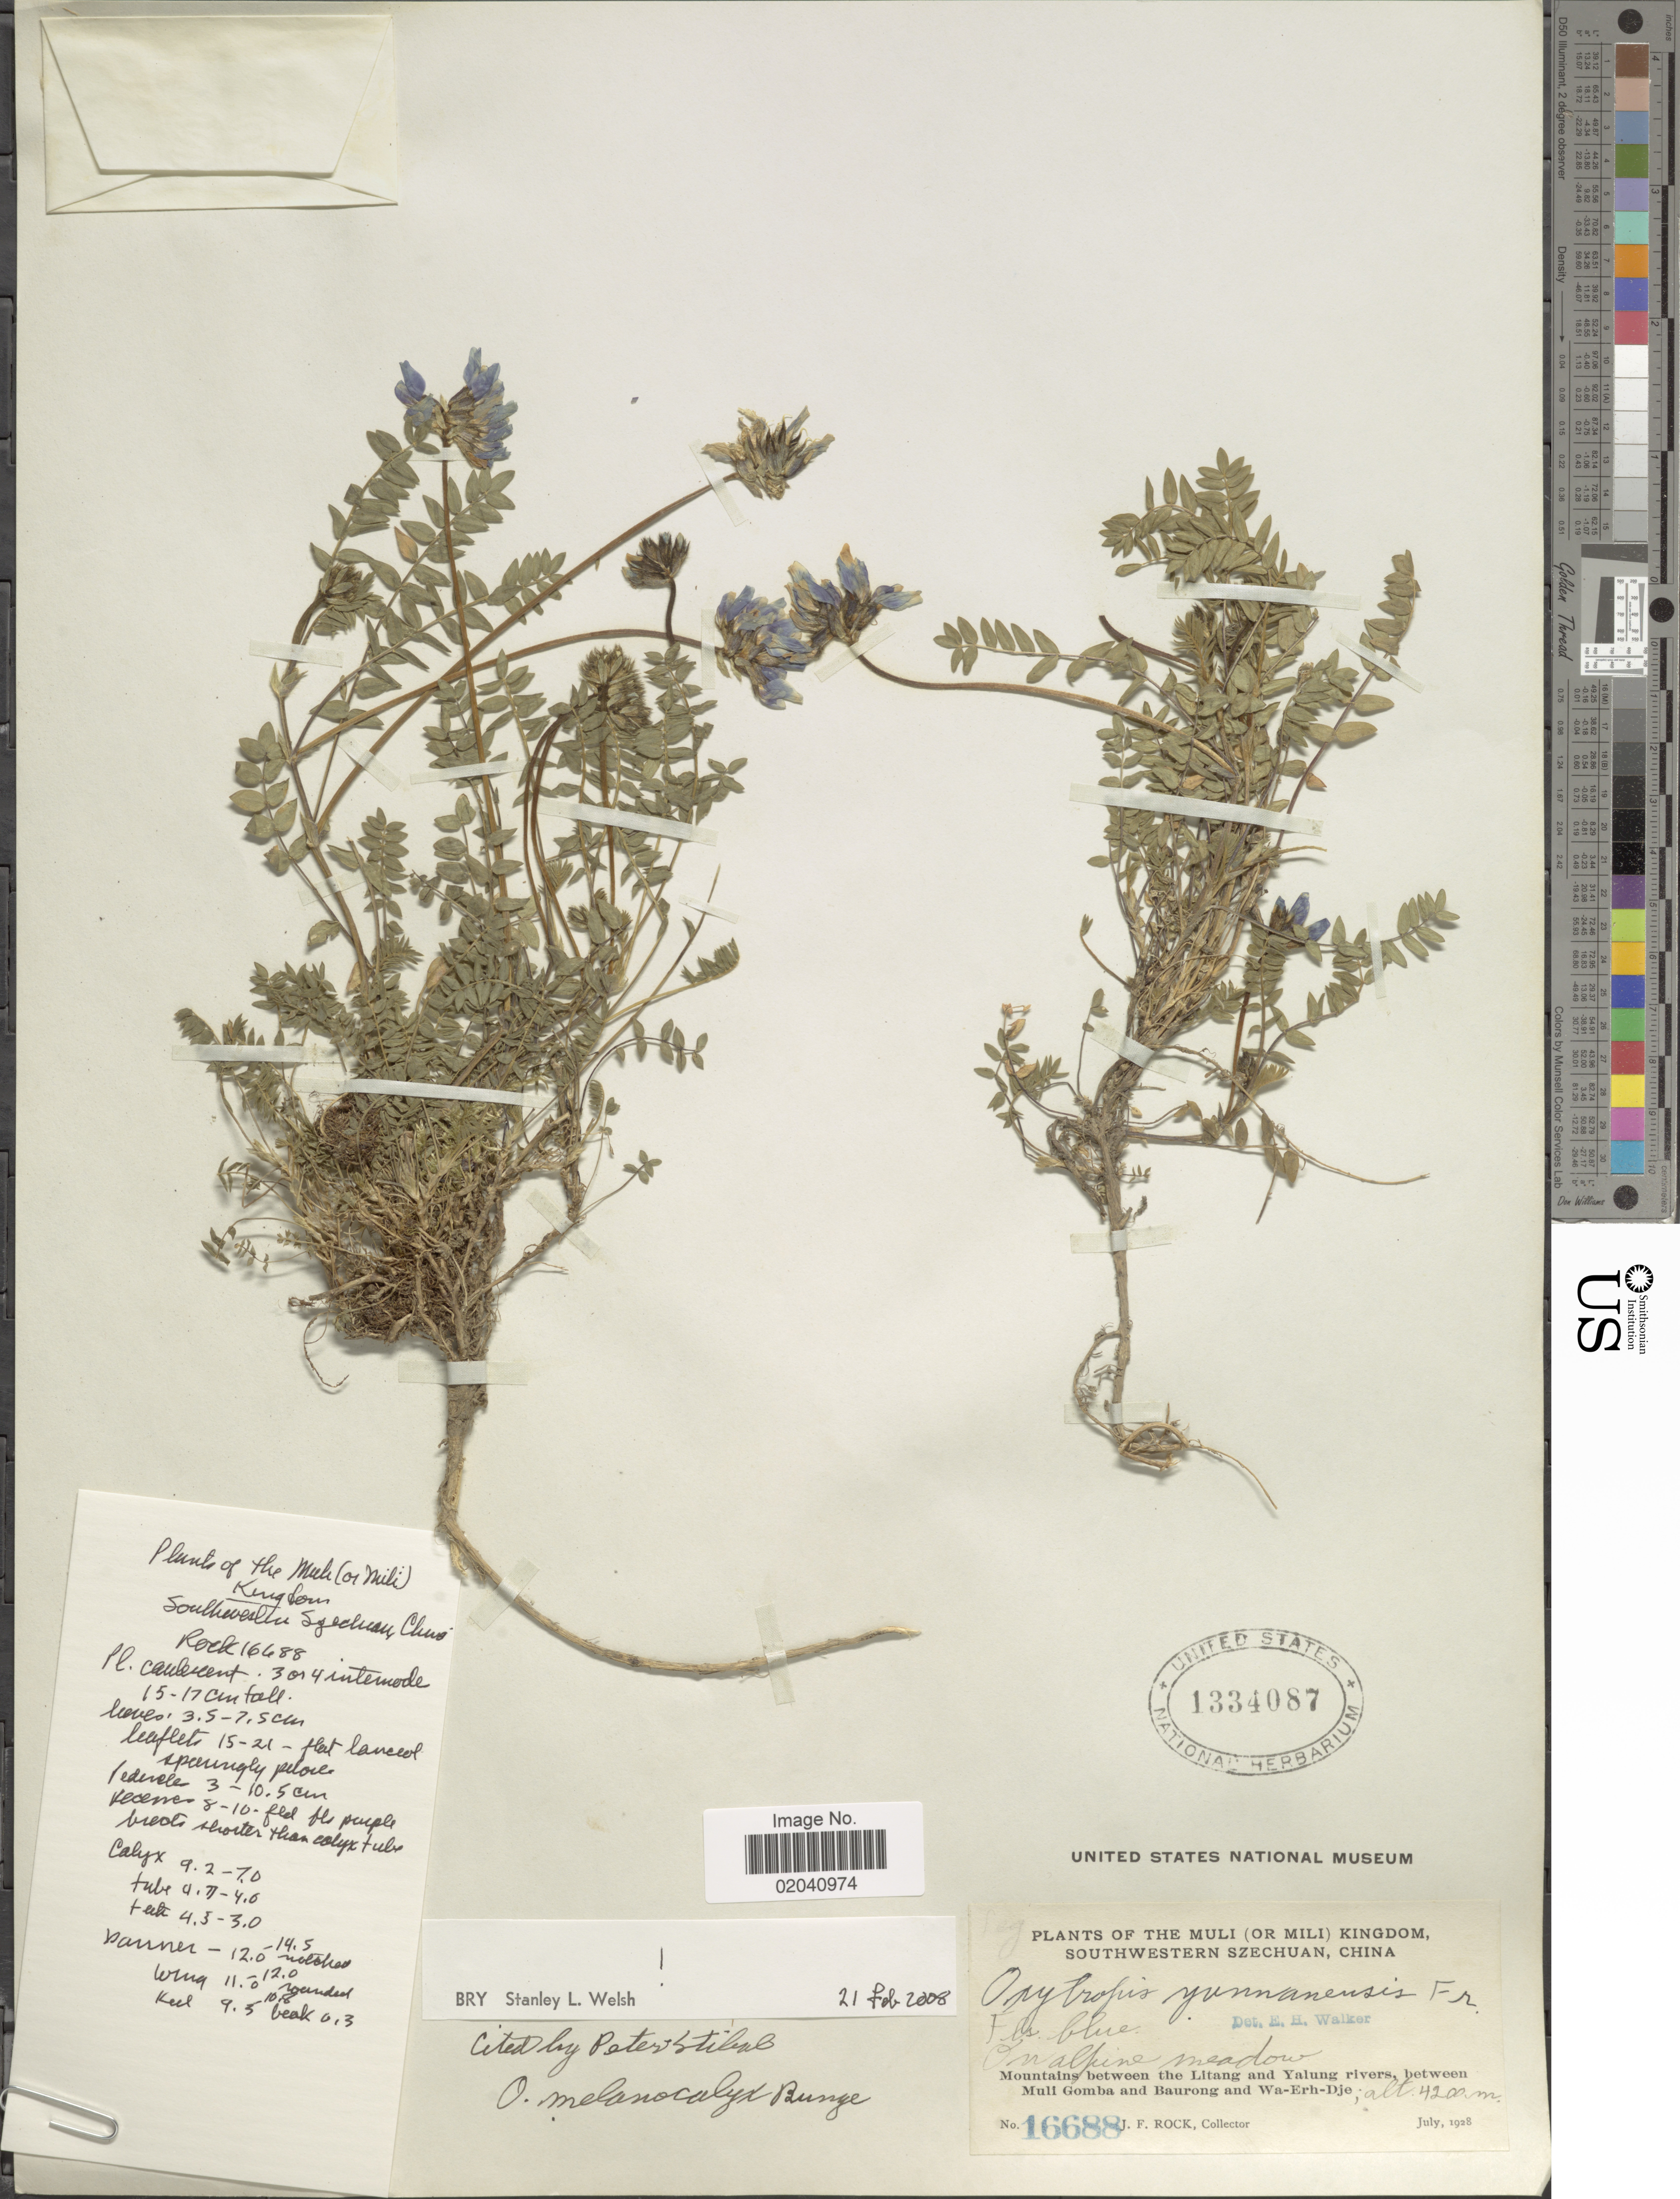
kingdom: Plantae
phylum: Tracheophyta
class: Magnoliopsida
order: Fabales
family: Fabaceae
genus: Oxytropis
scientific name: Oxytropis melanocalyx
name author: Bunge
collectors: J. Rock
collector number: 16688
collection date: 1928-07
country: China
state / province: Sichuan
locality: Muli (or Mili) Kingdom, Southwestern Szechuan, on alpine meadow, mountains between the Liang and Yalung rivers, between Muli Gomba and Baurong and Wa-Erh-Dje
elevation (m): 4200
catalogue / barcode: US 1334087